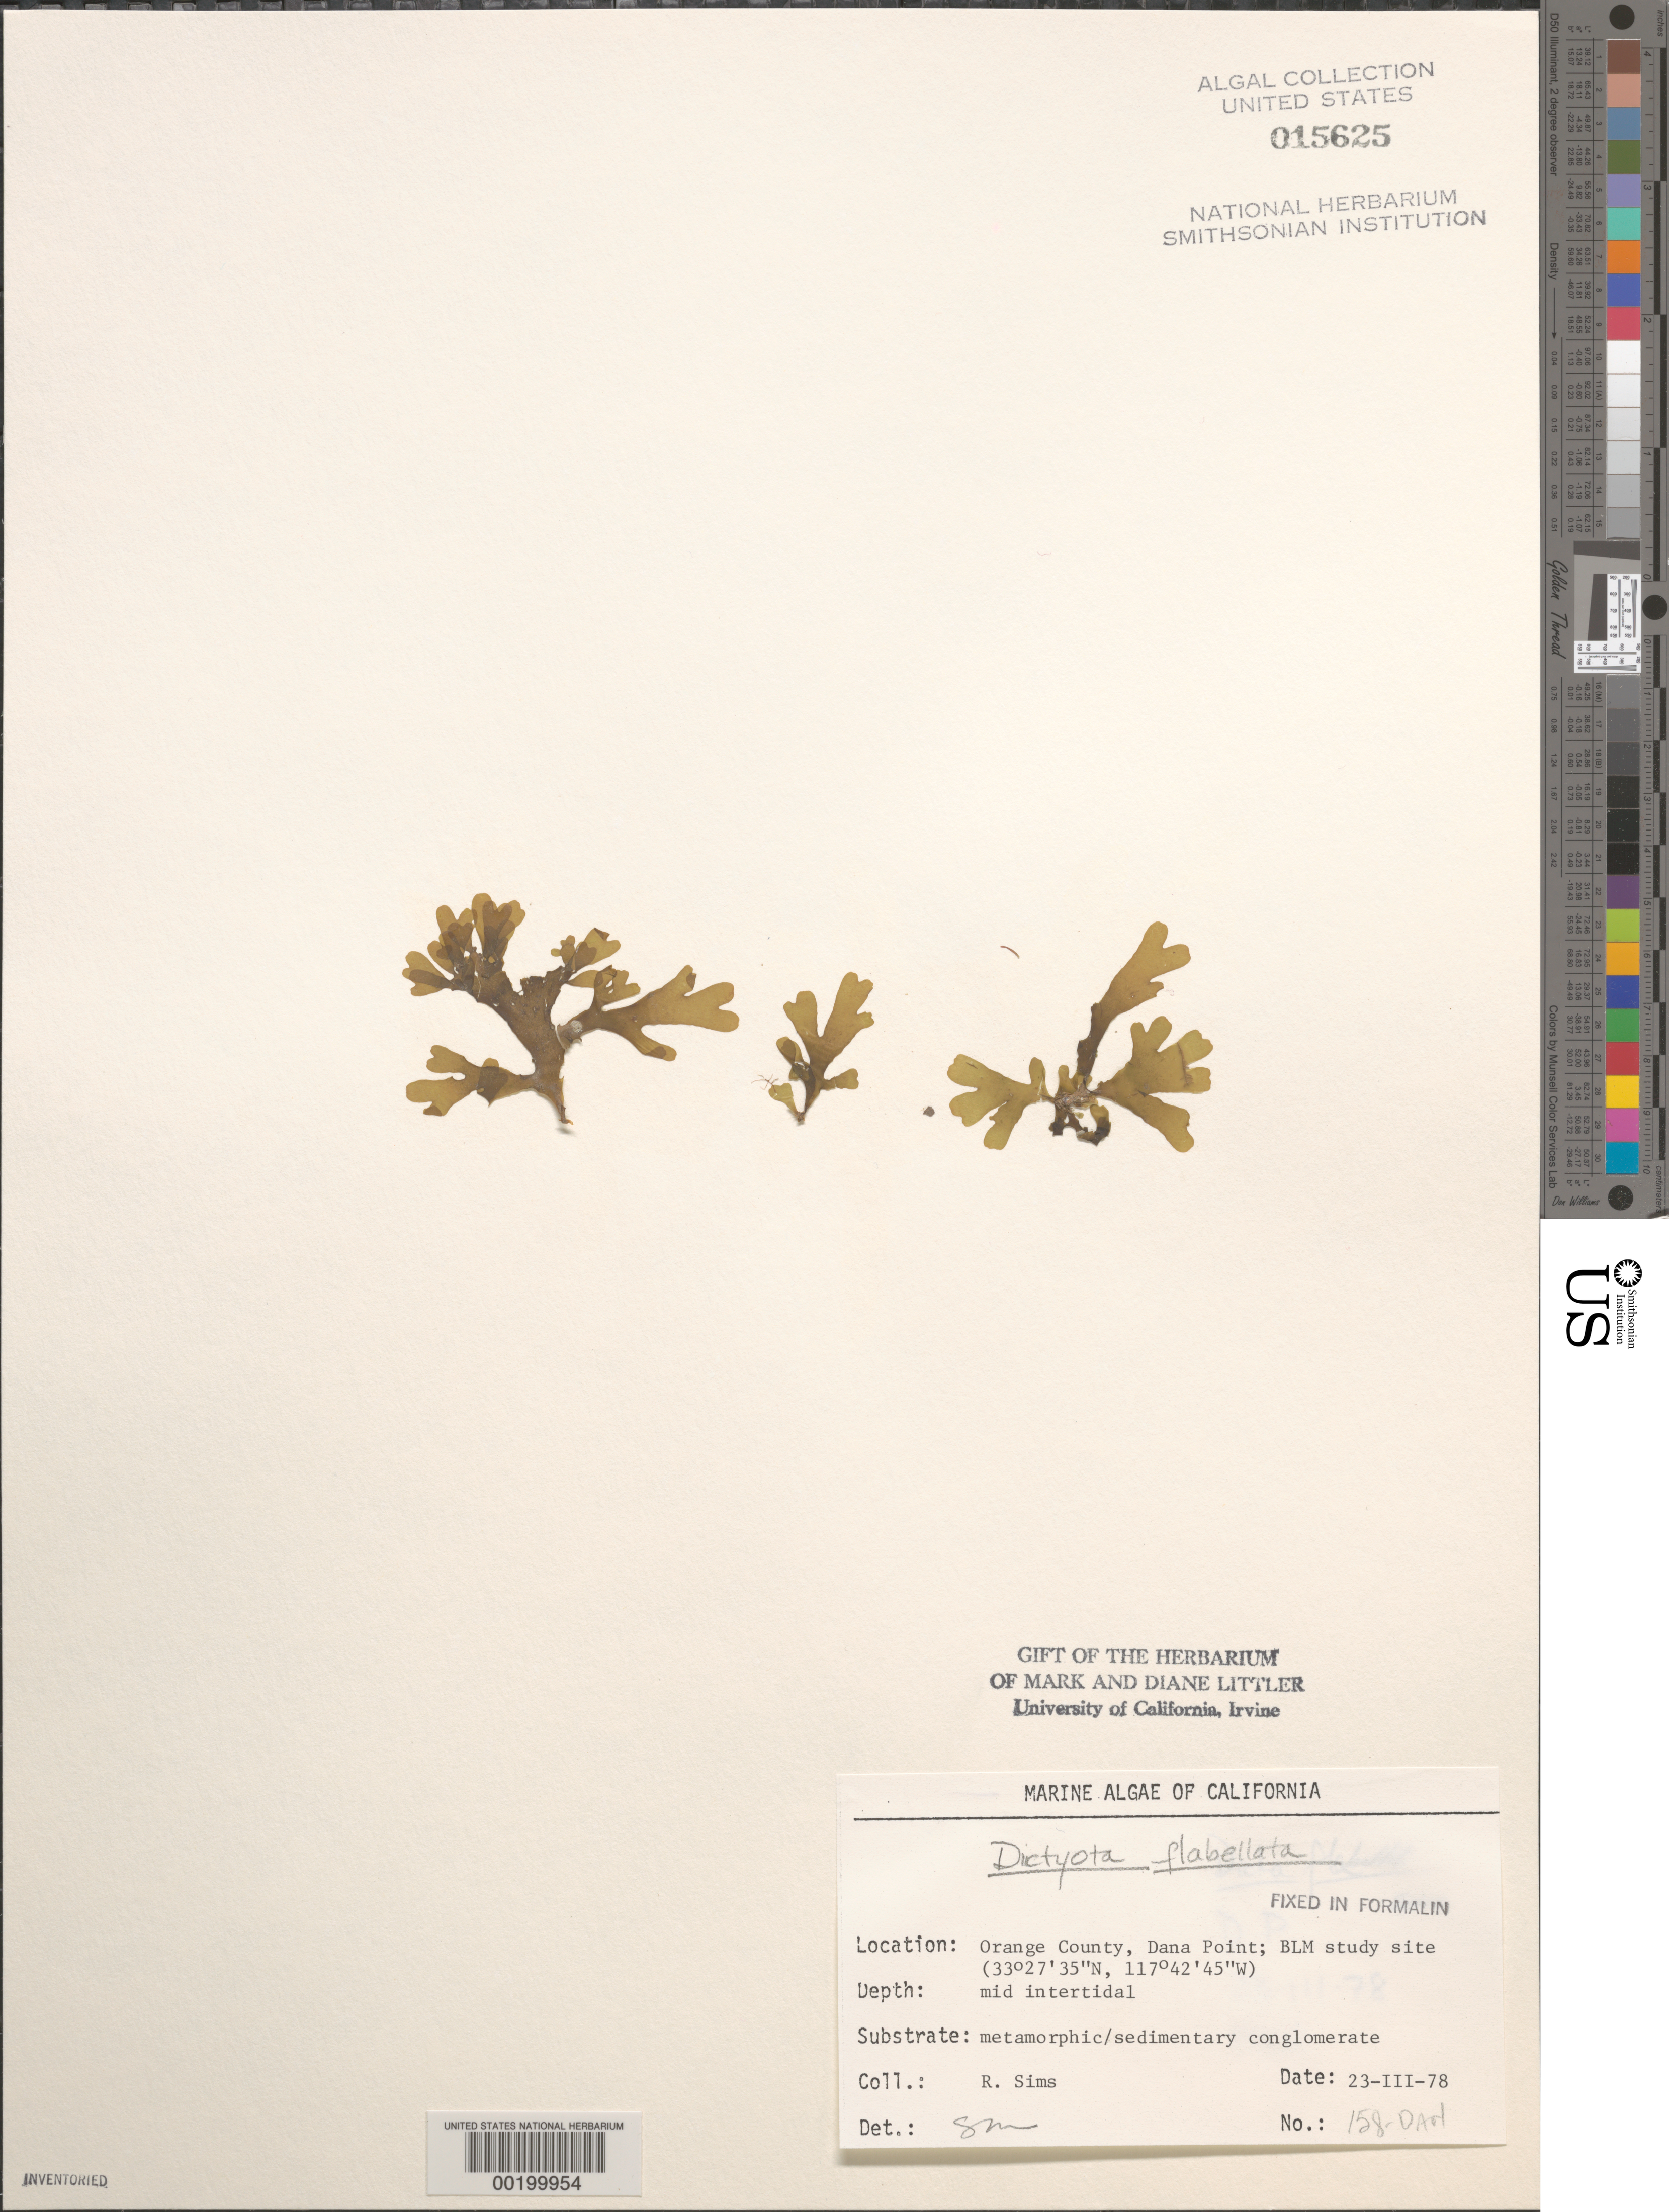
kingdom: Chromista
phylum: Ochrophyta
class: Phaeophyceae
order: Dictyotales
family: Dictyotaceae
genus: Dictyota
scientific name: Dictyota flabellata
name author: (Collins) Setch. & N.L. Gardner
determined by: Murray, S. N.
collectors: R. H. Sims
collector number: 158-DAN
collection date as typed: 23 Mar 1978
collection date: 1978-03-23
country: United States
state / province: California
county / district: Orange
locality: Dana Point, 1 km north of marina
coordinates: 33 27'35"N, 117 42'45"W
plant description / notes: BLM-SOCALBIGHT Rocky Intertidal Survey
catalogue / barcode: US 15625